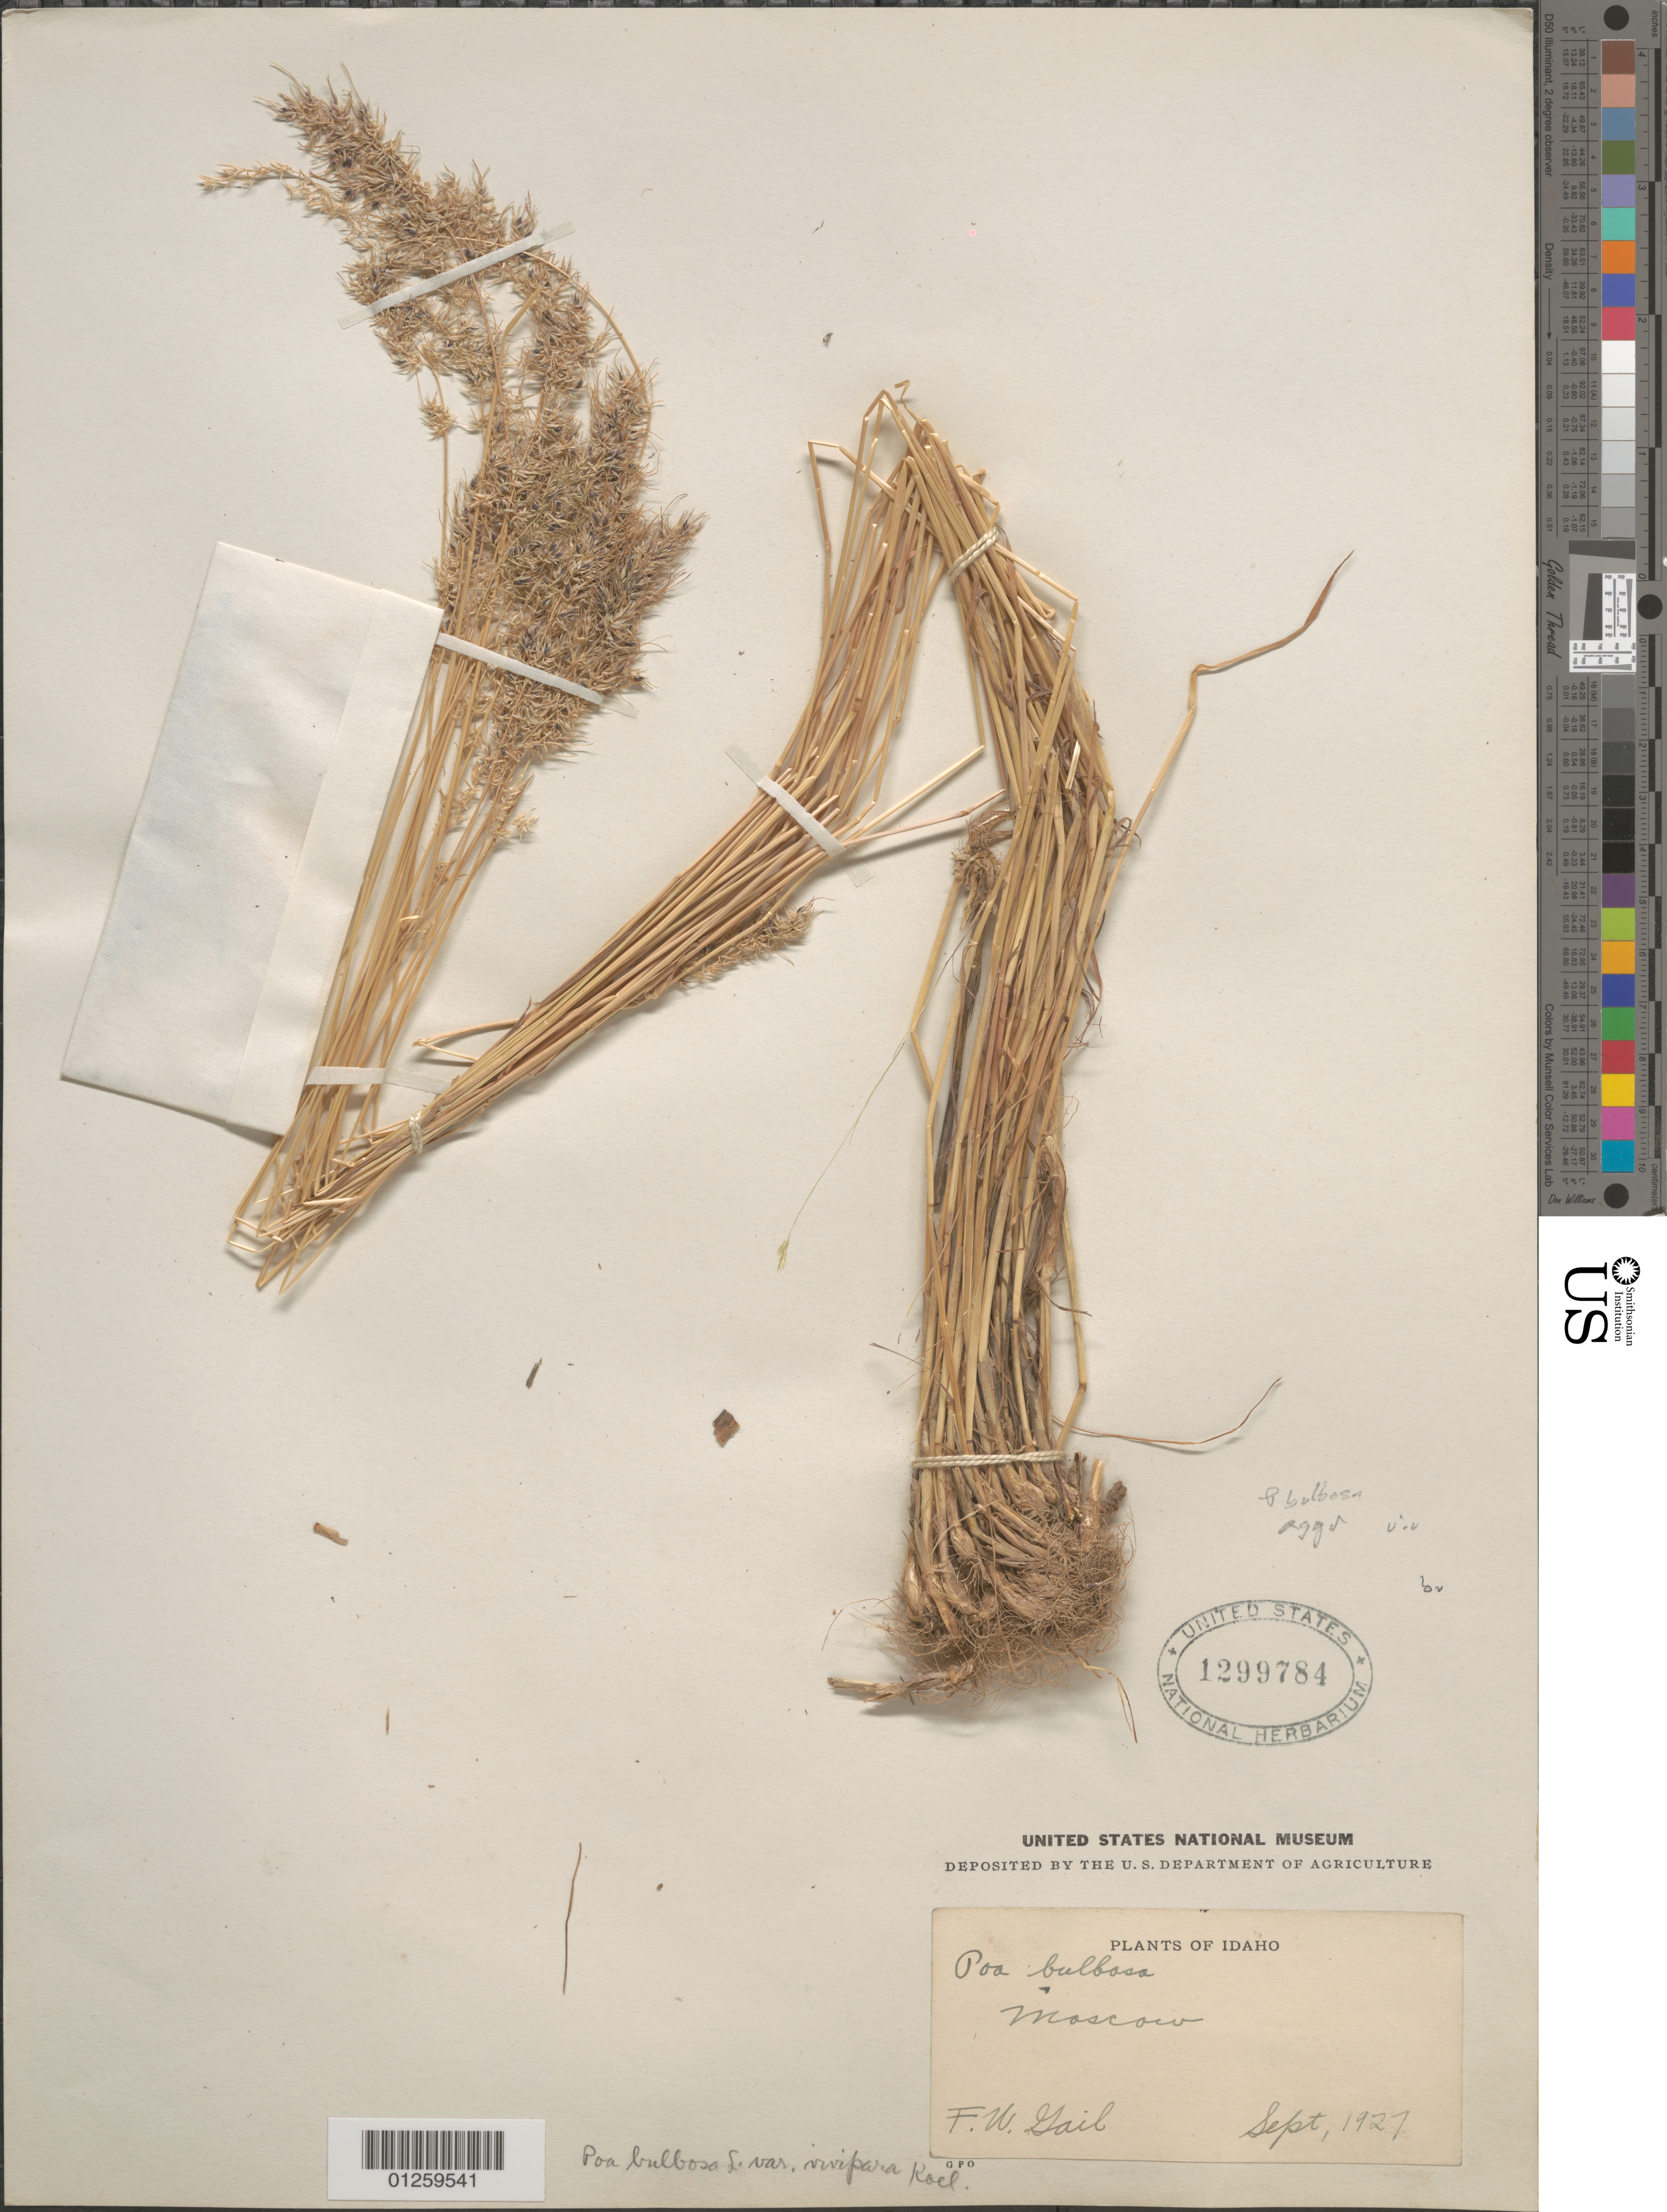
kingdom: Plantae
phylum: Tracheophyta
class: Liliopsida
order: Poales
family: Poaceae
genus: Poa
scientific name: Poa bulbosa agg. viviparous plant(s)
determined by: Soreng, Robert J., Research Associate (BOT), Smithsonian Institution - National Museum of Natural History (UNITED STATES)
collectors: F. Gail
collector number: no coll number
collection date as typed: Sept, 1927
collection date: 1927-09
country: United States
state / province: Idaho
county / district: Idaho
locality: no coll number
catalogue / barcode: US 1299784